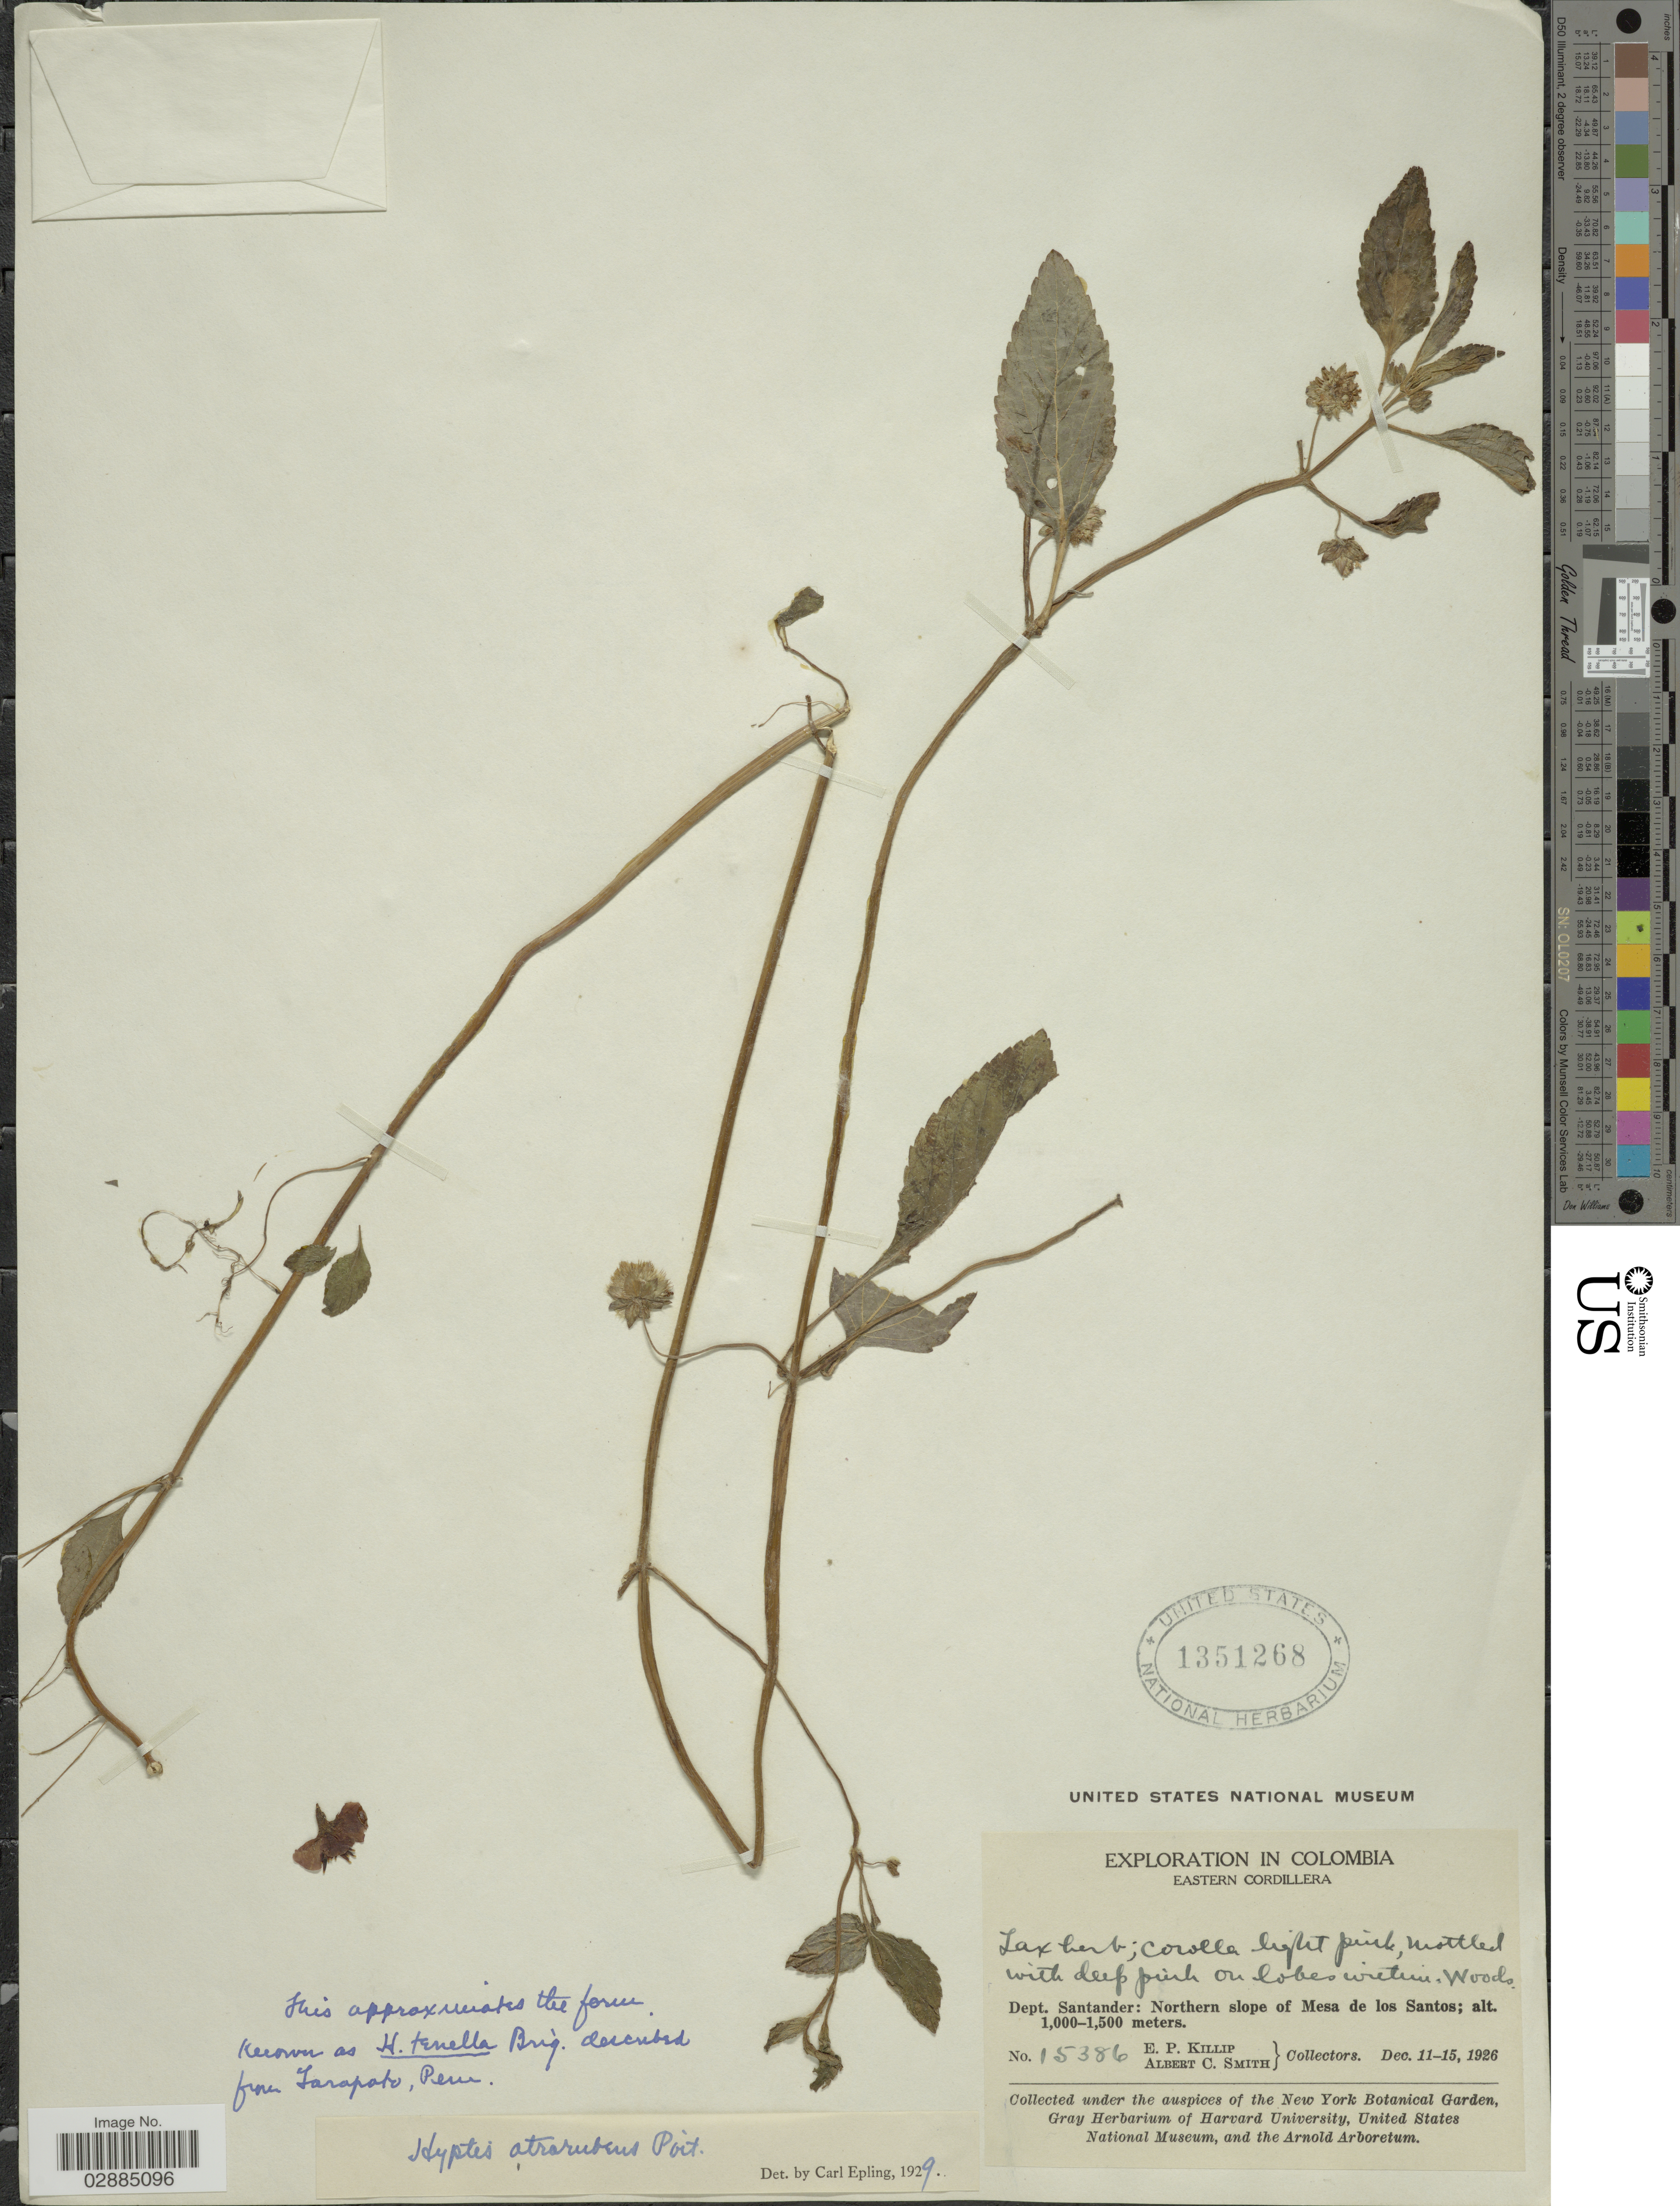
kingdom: Plantae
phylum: Tracheophyta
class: Magnoliopsida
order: Lamiales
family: Lamiaceae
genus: Hyptis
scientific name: Hyptis atrorubens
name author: Poit.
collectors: E. P. Killip & A. C. Smith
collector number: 15386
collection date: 1926-12-11/1926-12-15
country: Colombia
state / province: Santander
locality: Eastern Cordillera, Dept. Santander, Northern slope of Mesa de los Santos.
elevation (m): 1000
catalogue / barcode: US 1351268